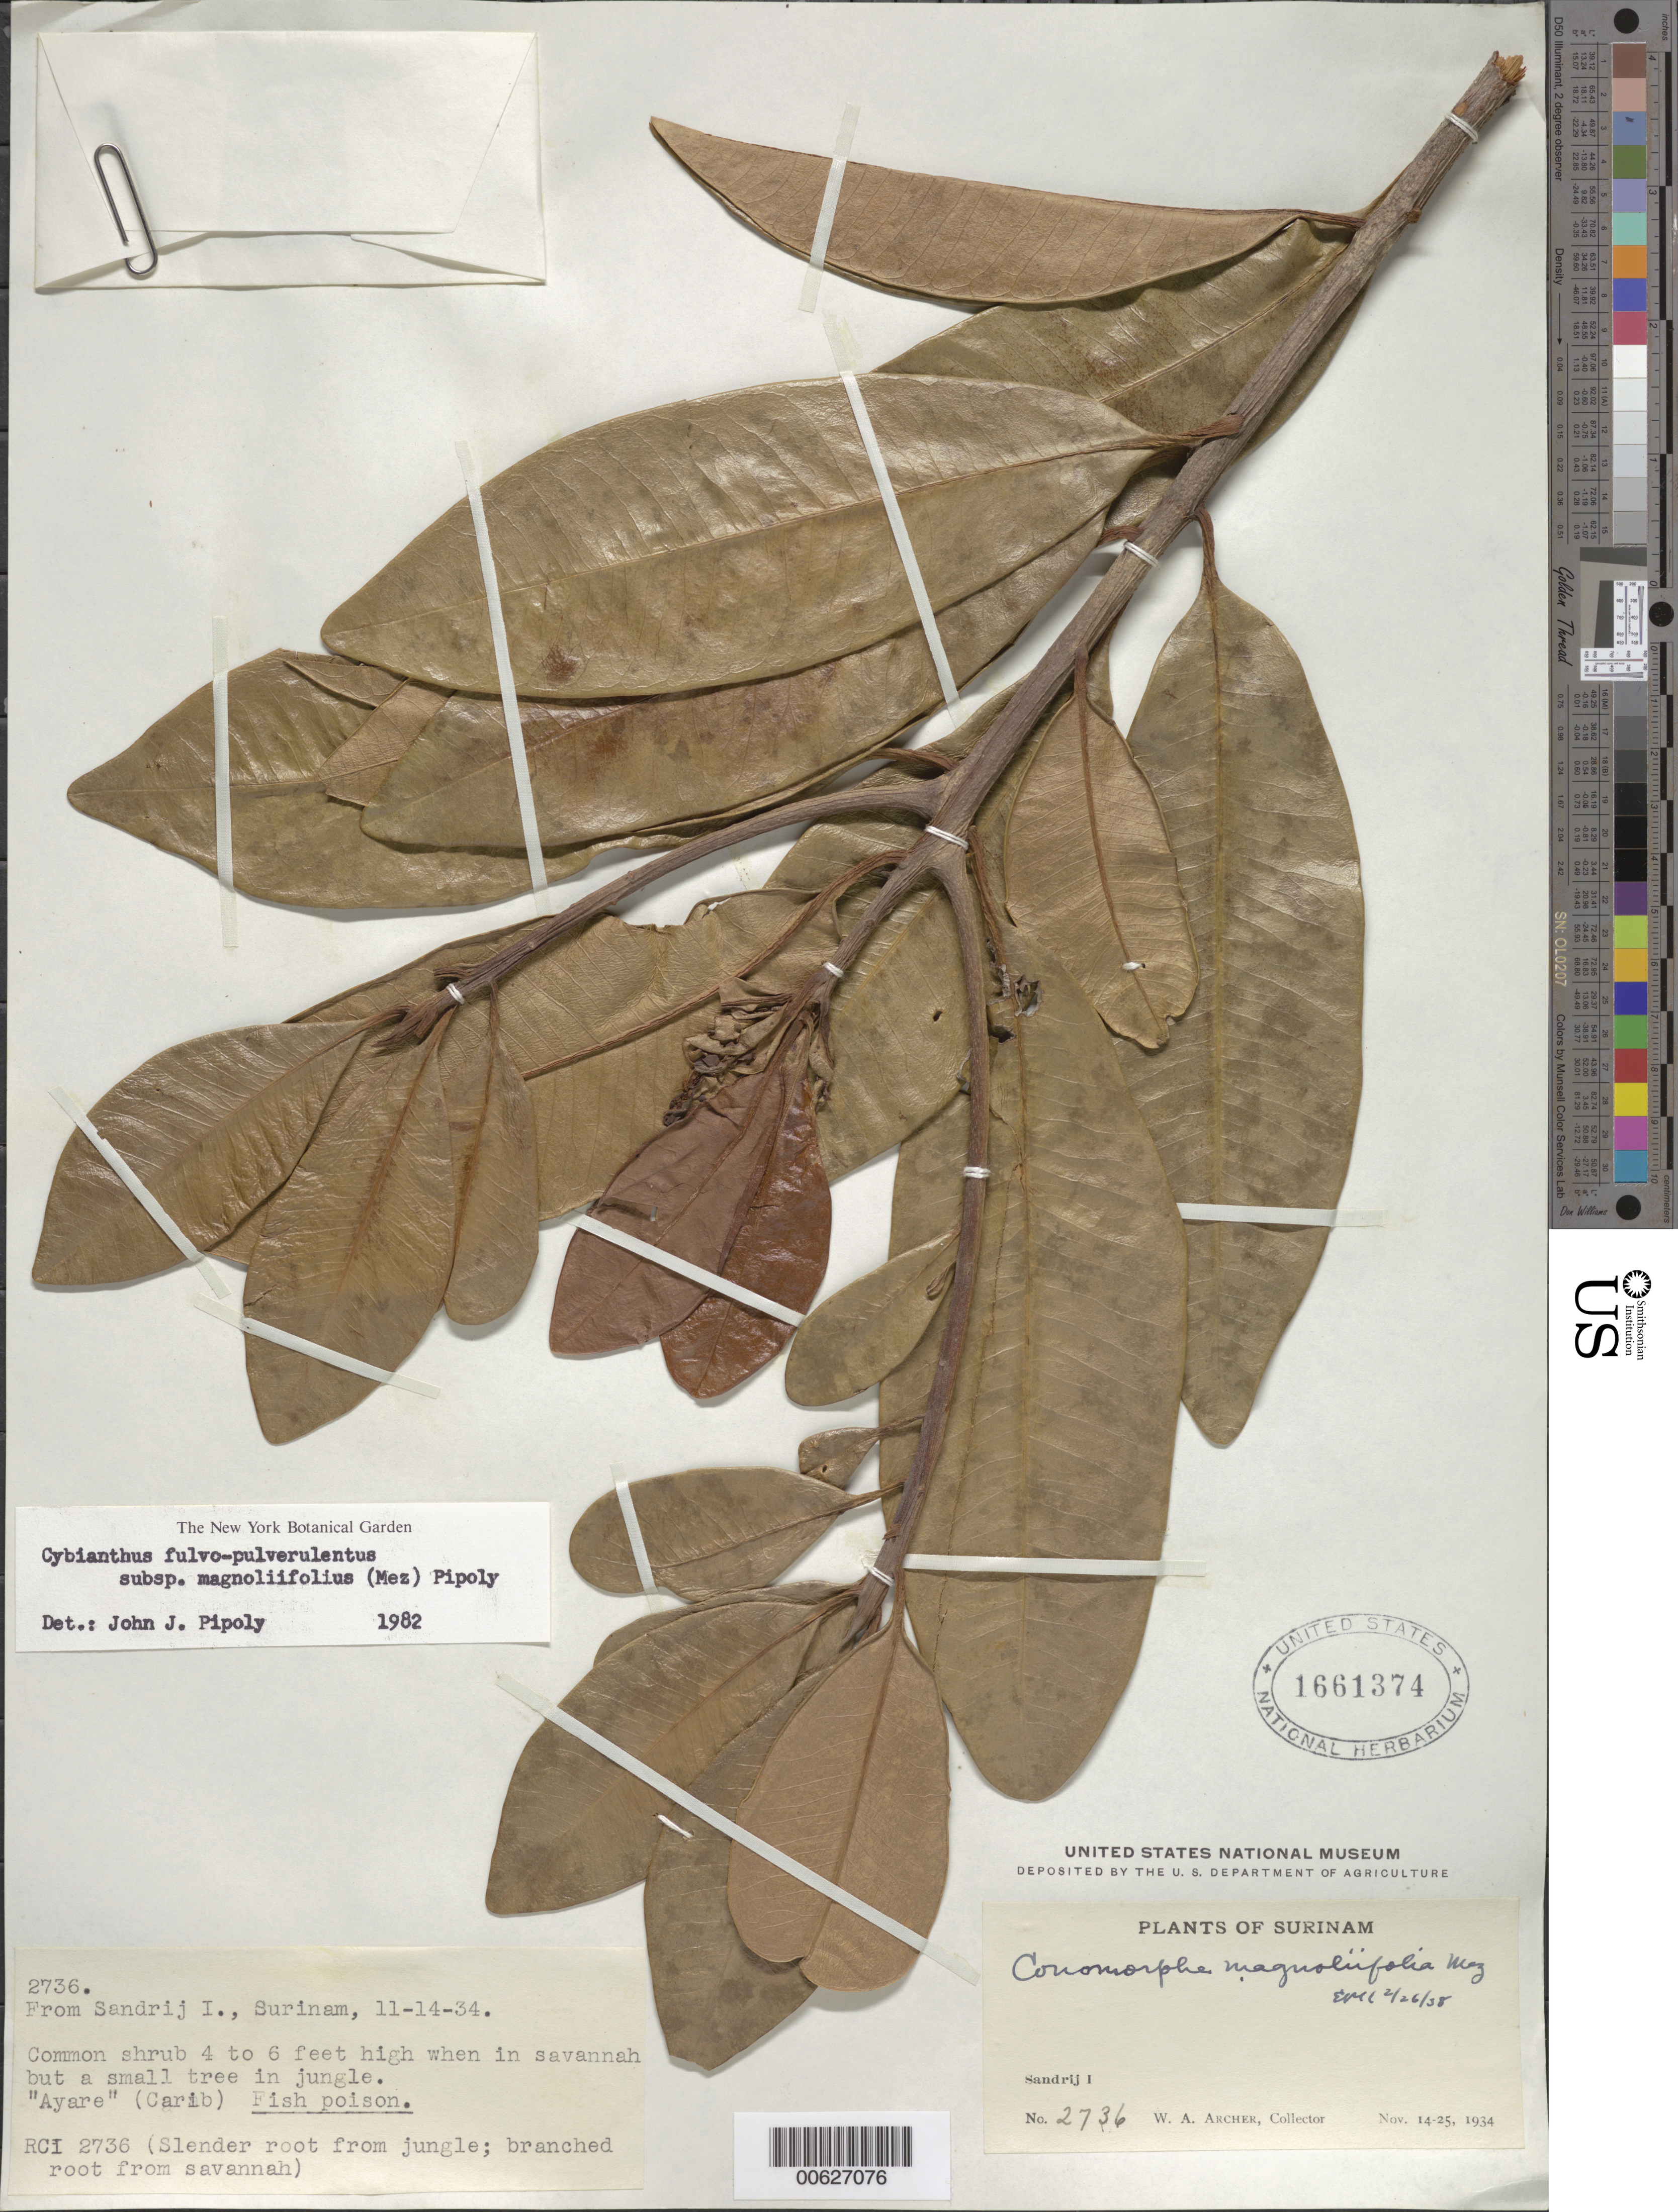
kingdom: Plantae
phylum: Tracheophyta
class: Magnoliopsida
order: Ericales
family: Primulaceae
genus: Cybianthus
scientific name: Cybianthus fulvopulverulentus subsp. magnoliifolius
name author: (Mez) Pipoly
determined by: Pipoly, J. J., III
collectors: W. A. Archer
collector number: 2736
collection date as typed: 14-Nov-34 to 25-Nov-34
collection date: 1934-11-14/1934-11-25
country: Suriname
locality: Zanderij I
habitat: Jungle and savanna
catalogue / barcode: US 1661374